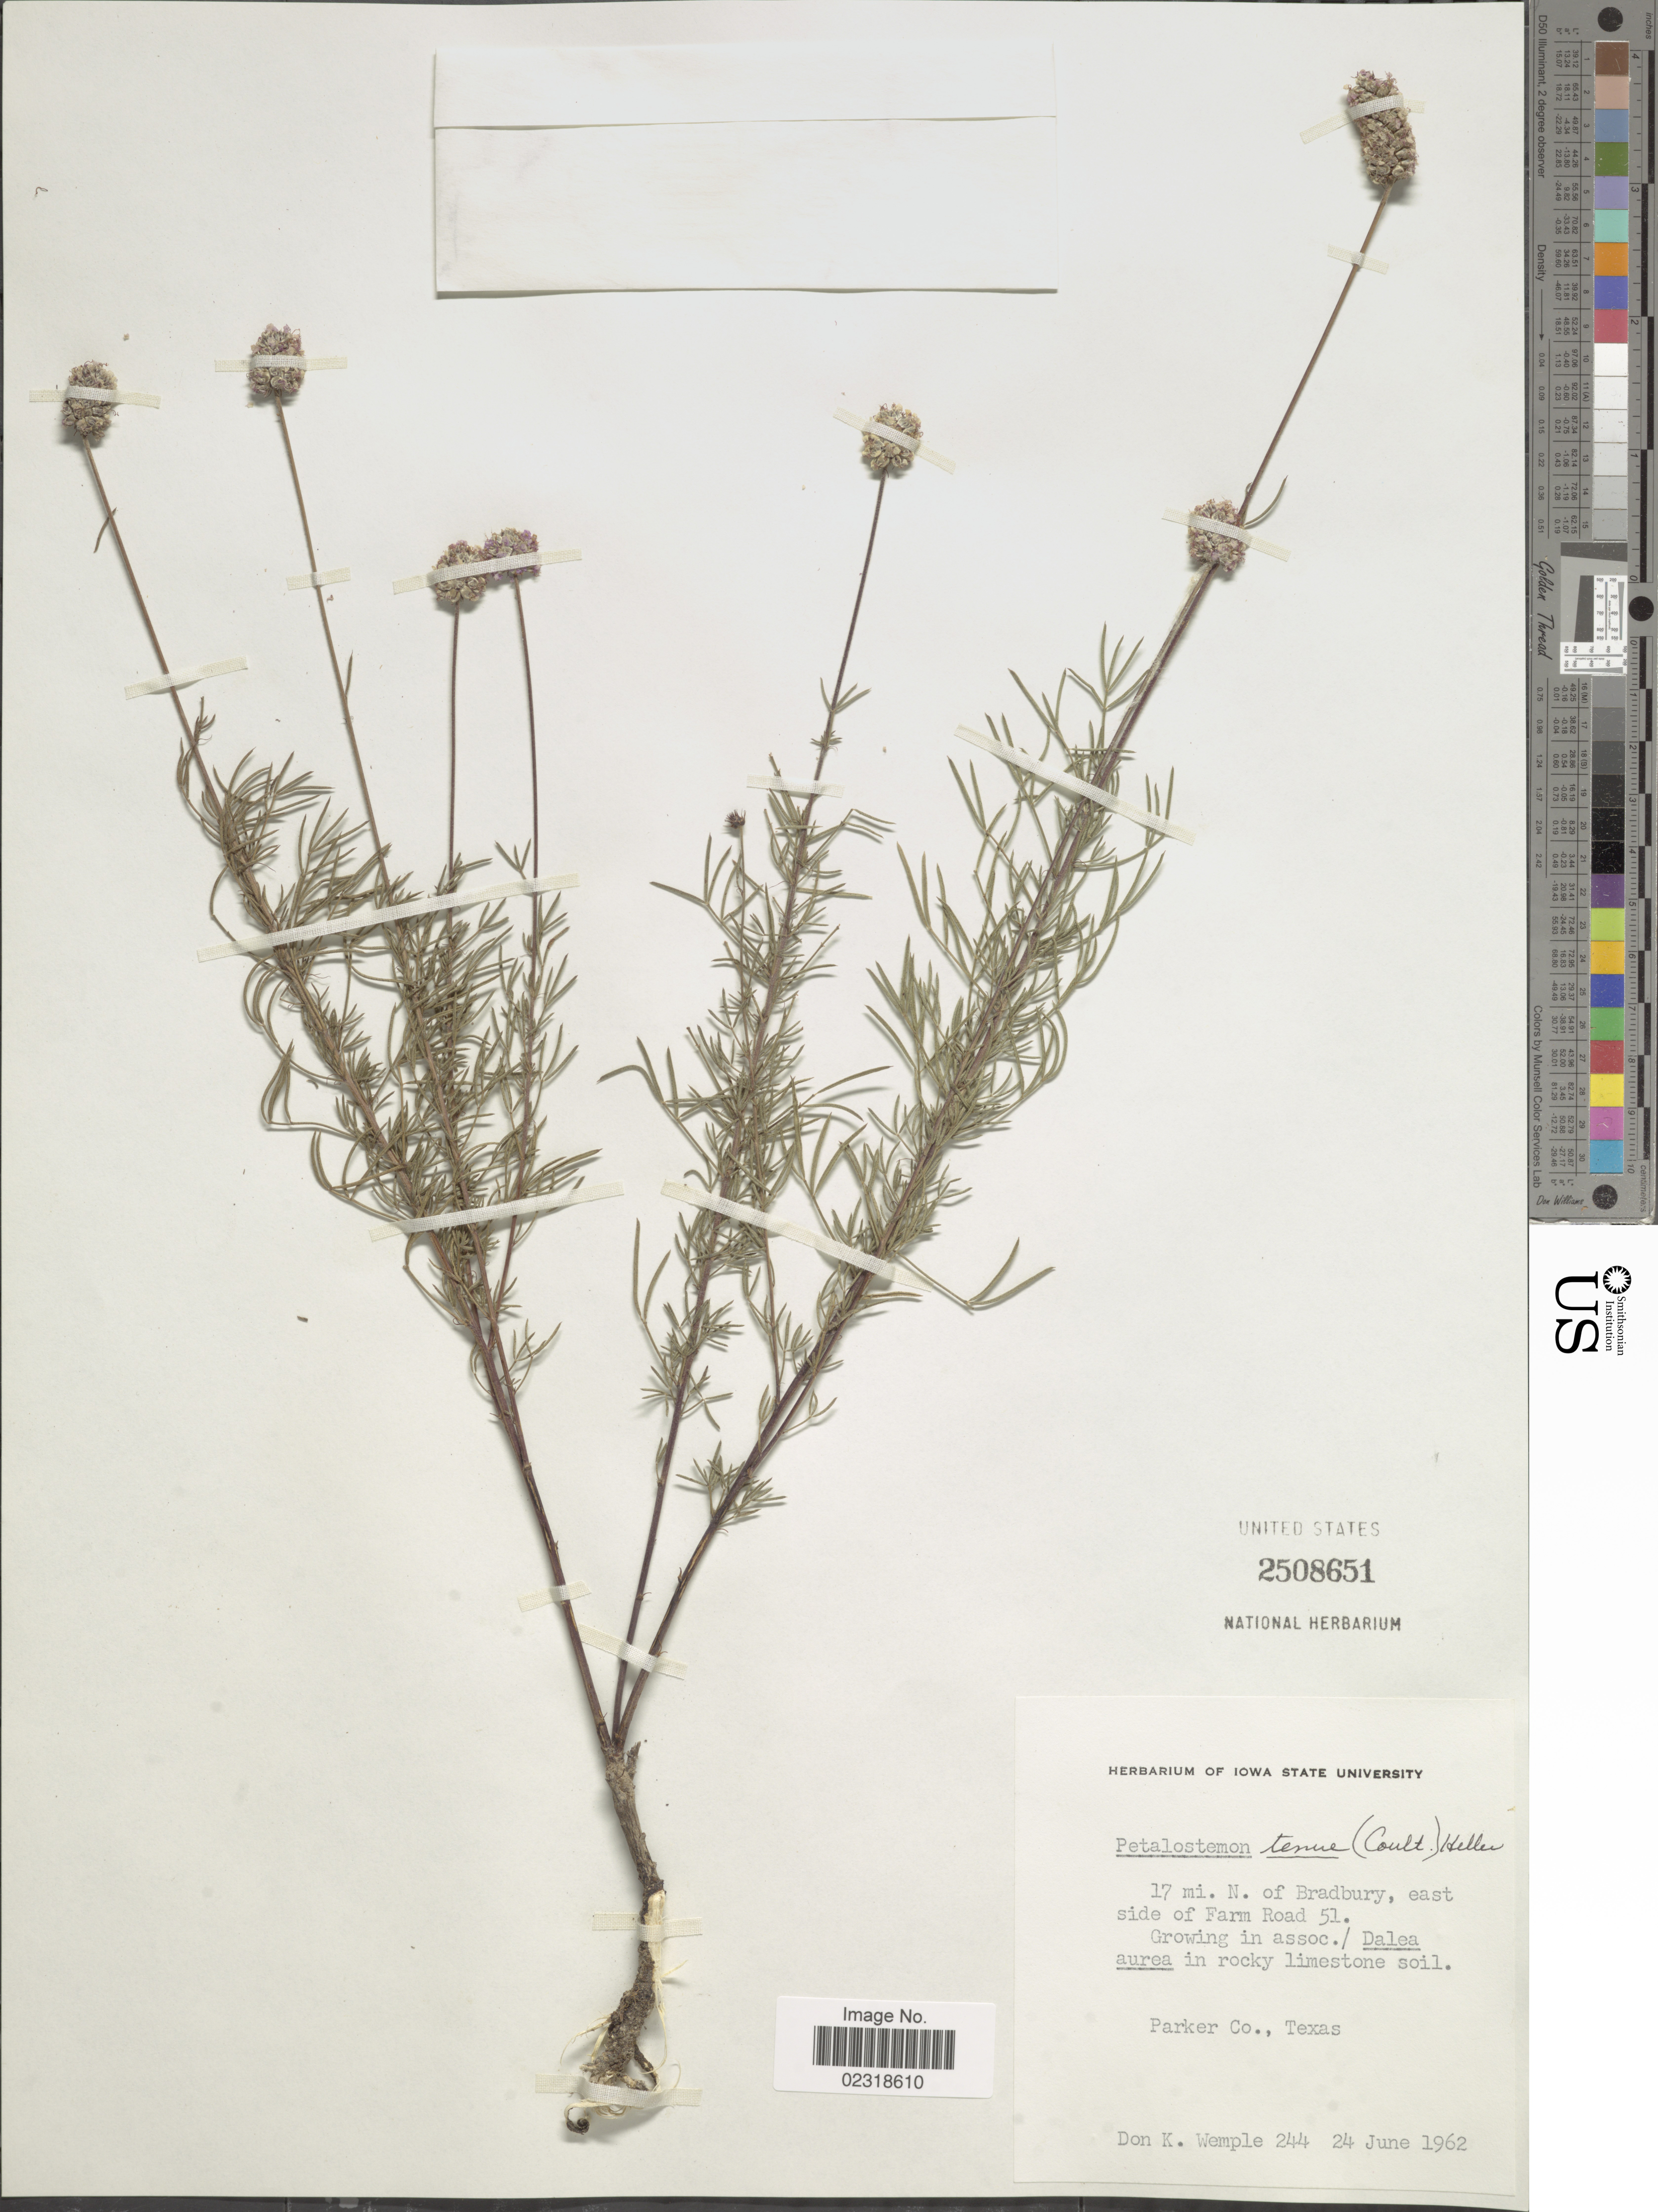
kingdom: Plantae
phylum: Tracheophyta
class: Magnoliopsida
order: Fabales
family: Fabaceae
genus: Dalea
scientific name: Dalea tenuis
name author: (J.M. Coult.) Shinners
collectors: D. Wemple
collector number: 244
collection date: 1962-06-24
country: United States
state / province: Texas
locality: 17 mi. N. of Bradbury, east side of Farm Road 51, growing in assoc. /Dalea aurea in rocky limestone soil, Parker Co.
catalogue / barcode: US 2508651